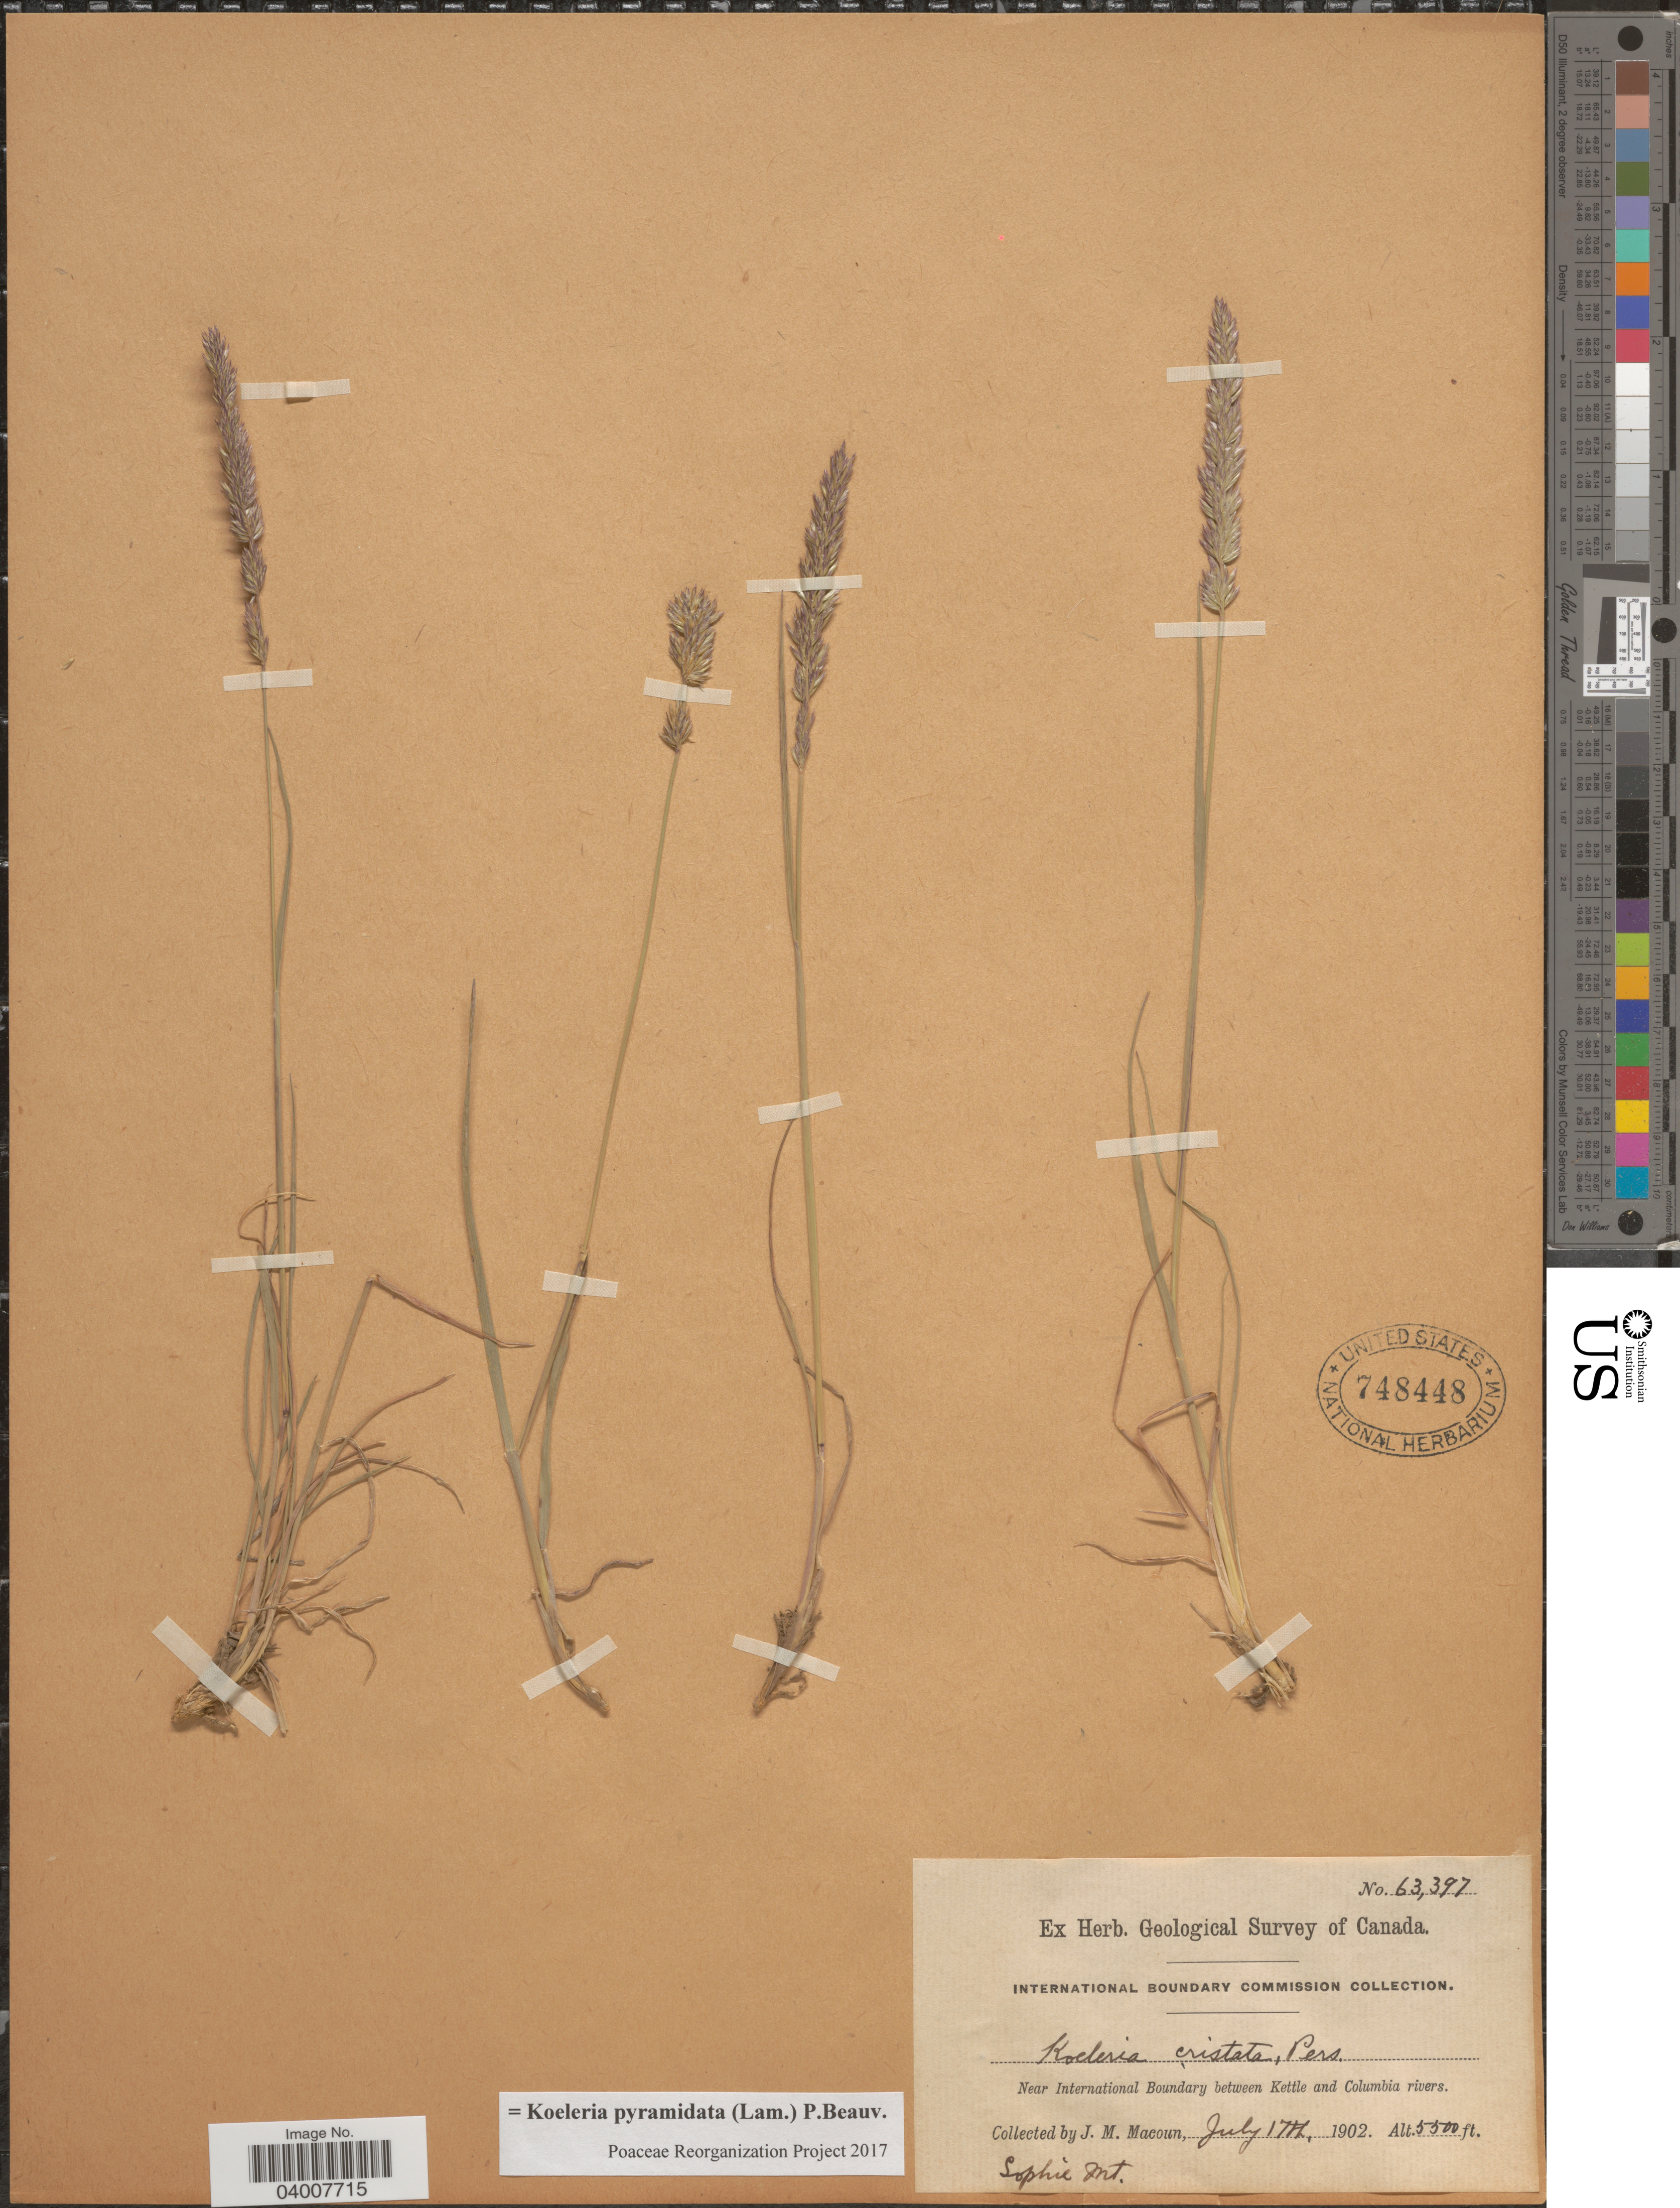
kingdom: Plantae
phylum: Tracheophyta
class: Liliopsida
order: Poales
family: Poaceae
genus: Koeleria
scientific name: Koeleria pyramidata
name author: (Lam.) P. Beauv.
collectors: J. M. Macoun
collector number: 63397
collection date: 1902-07-17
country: Canada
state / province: British Columbia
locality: Near International Boundary between Kettle and Columbia rivers. Sophie Mt.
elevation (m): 1676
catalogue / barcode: US 748448